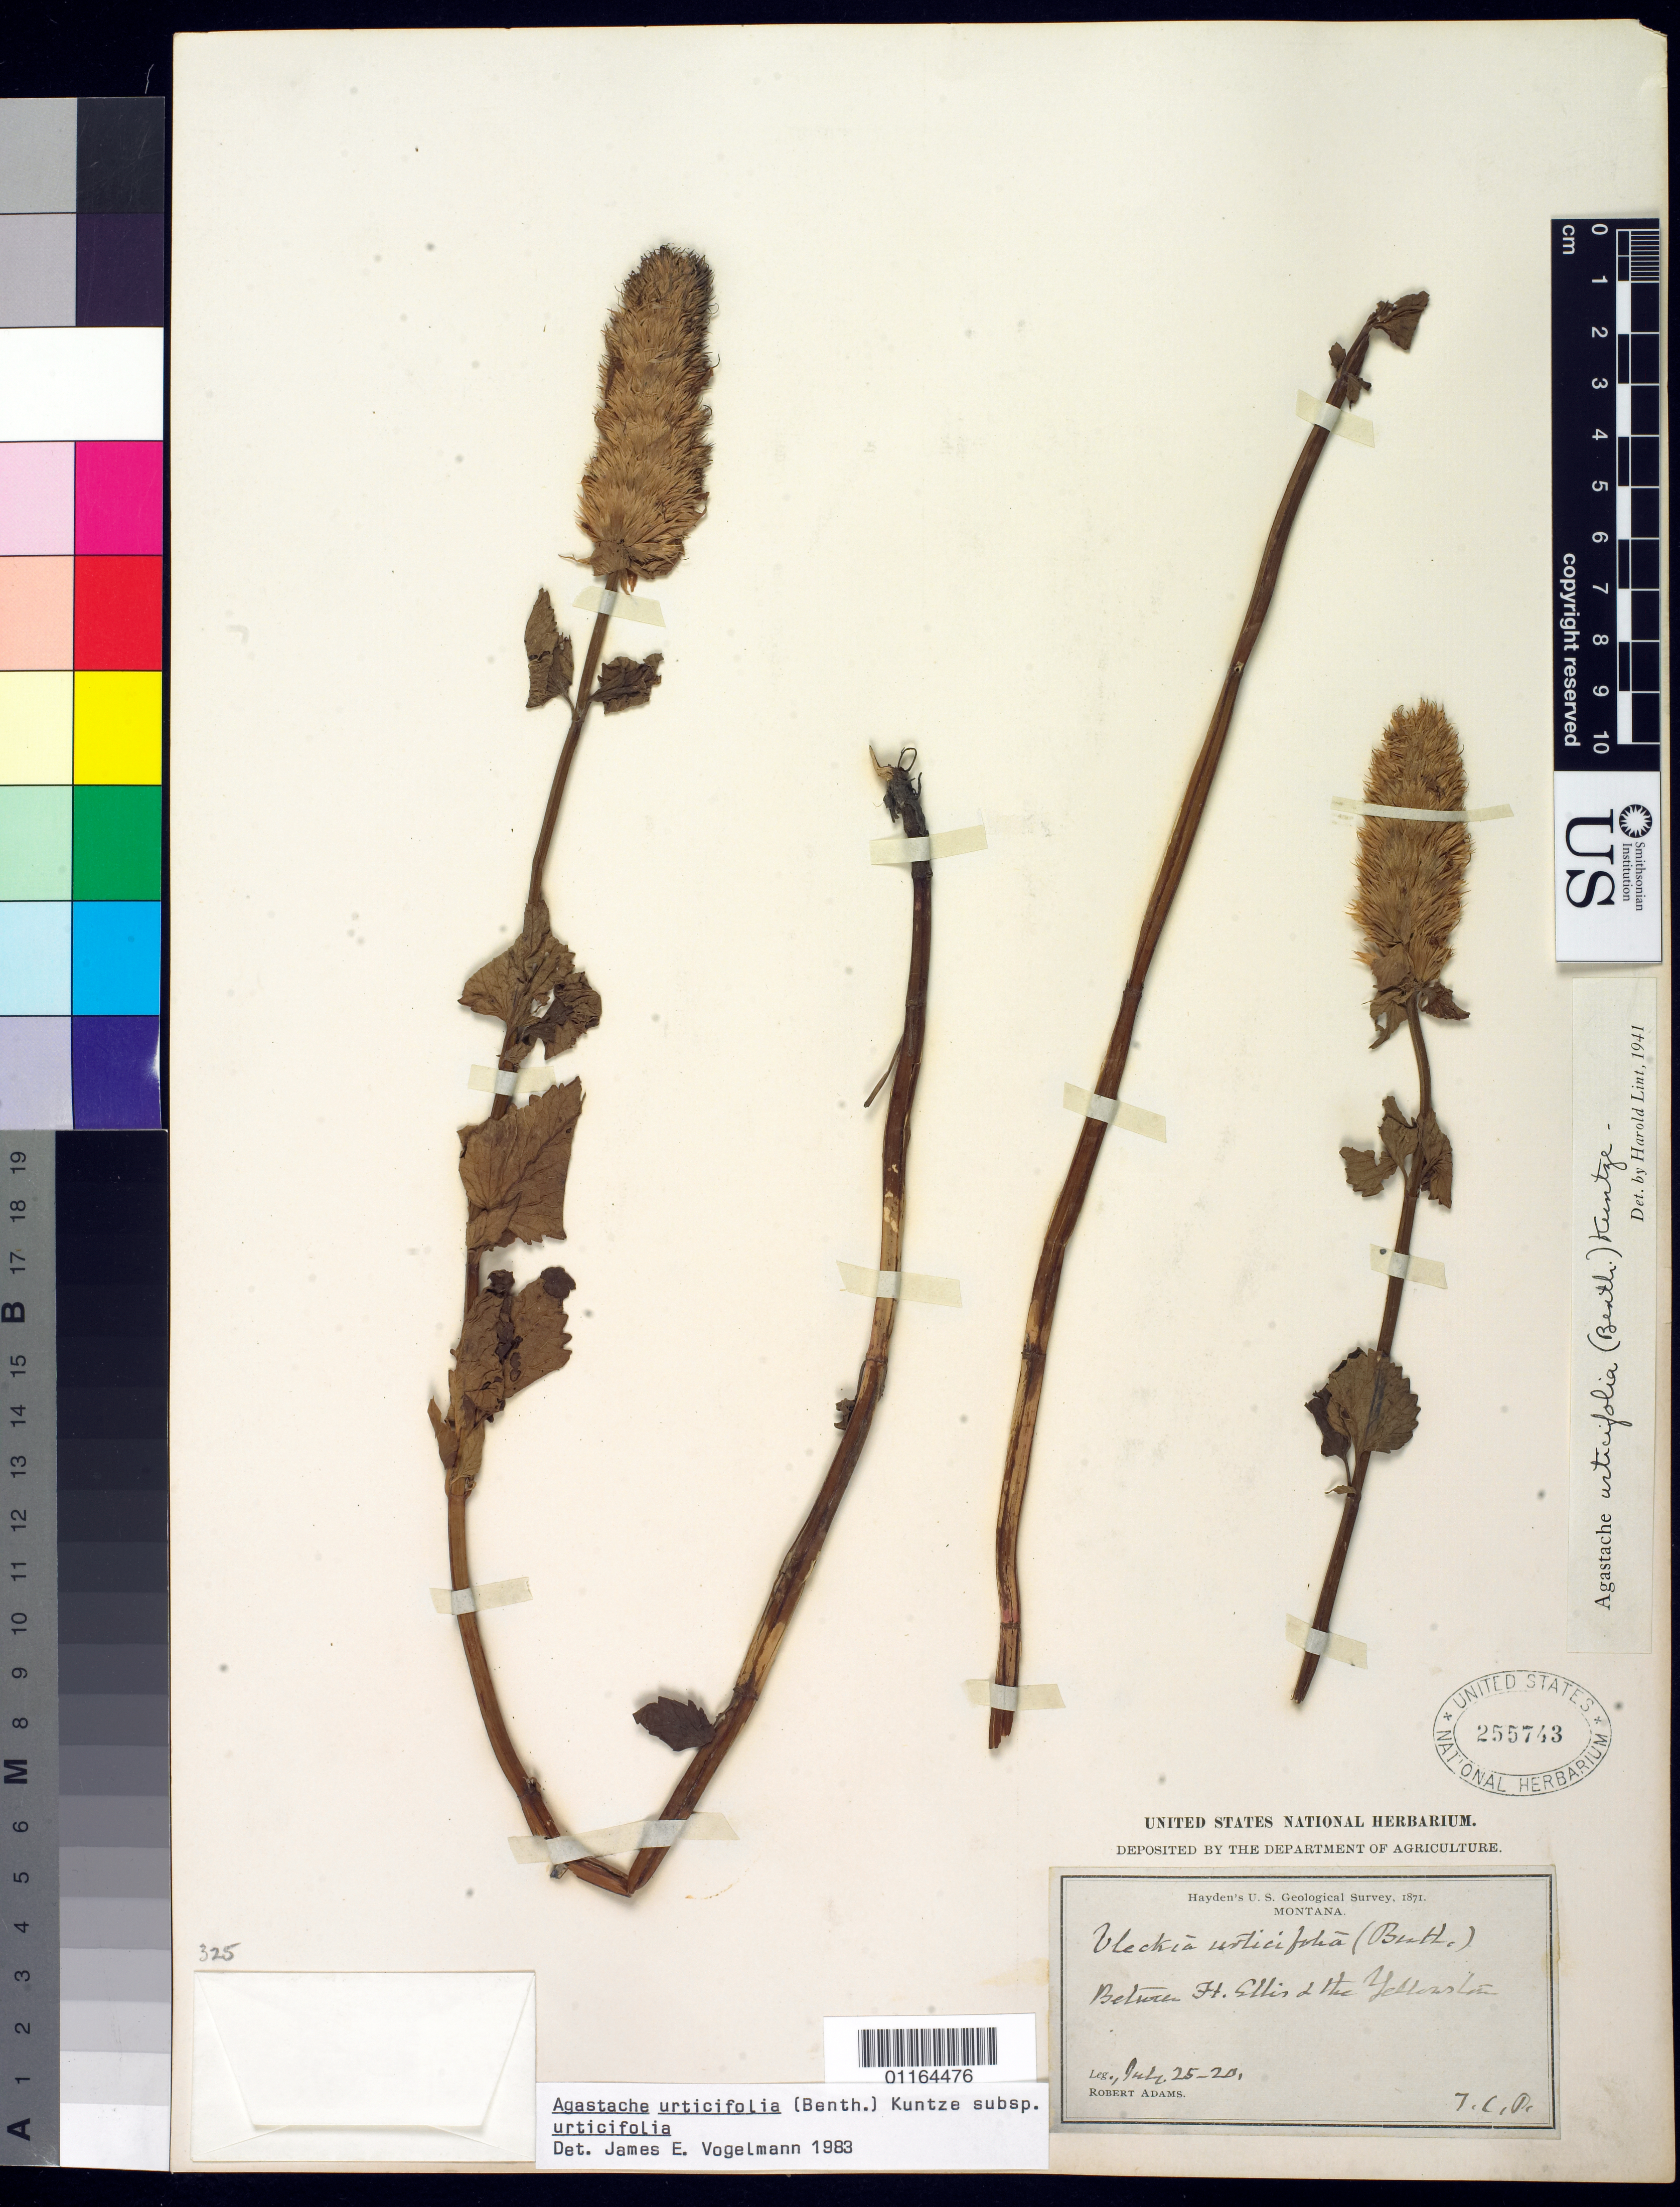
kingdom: Plantae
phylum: Tracheophyta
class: Magnoliopsida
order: Lamiales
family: Lamiaceae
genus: Agastache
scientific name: Agastache urticifolia subsp. urticifolia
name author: (Benth.) Kuntze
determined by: Vogelmann, J. E.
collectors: R. Adams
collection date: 1871-07-20/1871-07-25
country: United States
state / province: Montana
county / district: Gallatin / Park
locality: Between Ft. Ellis and the Yellowstone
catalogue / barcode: US 255743